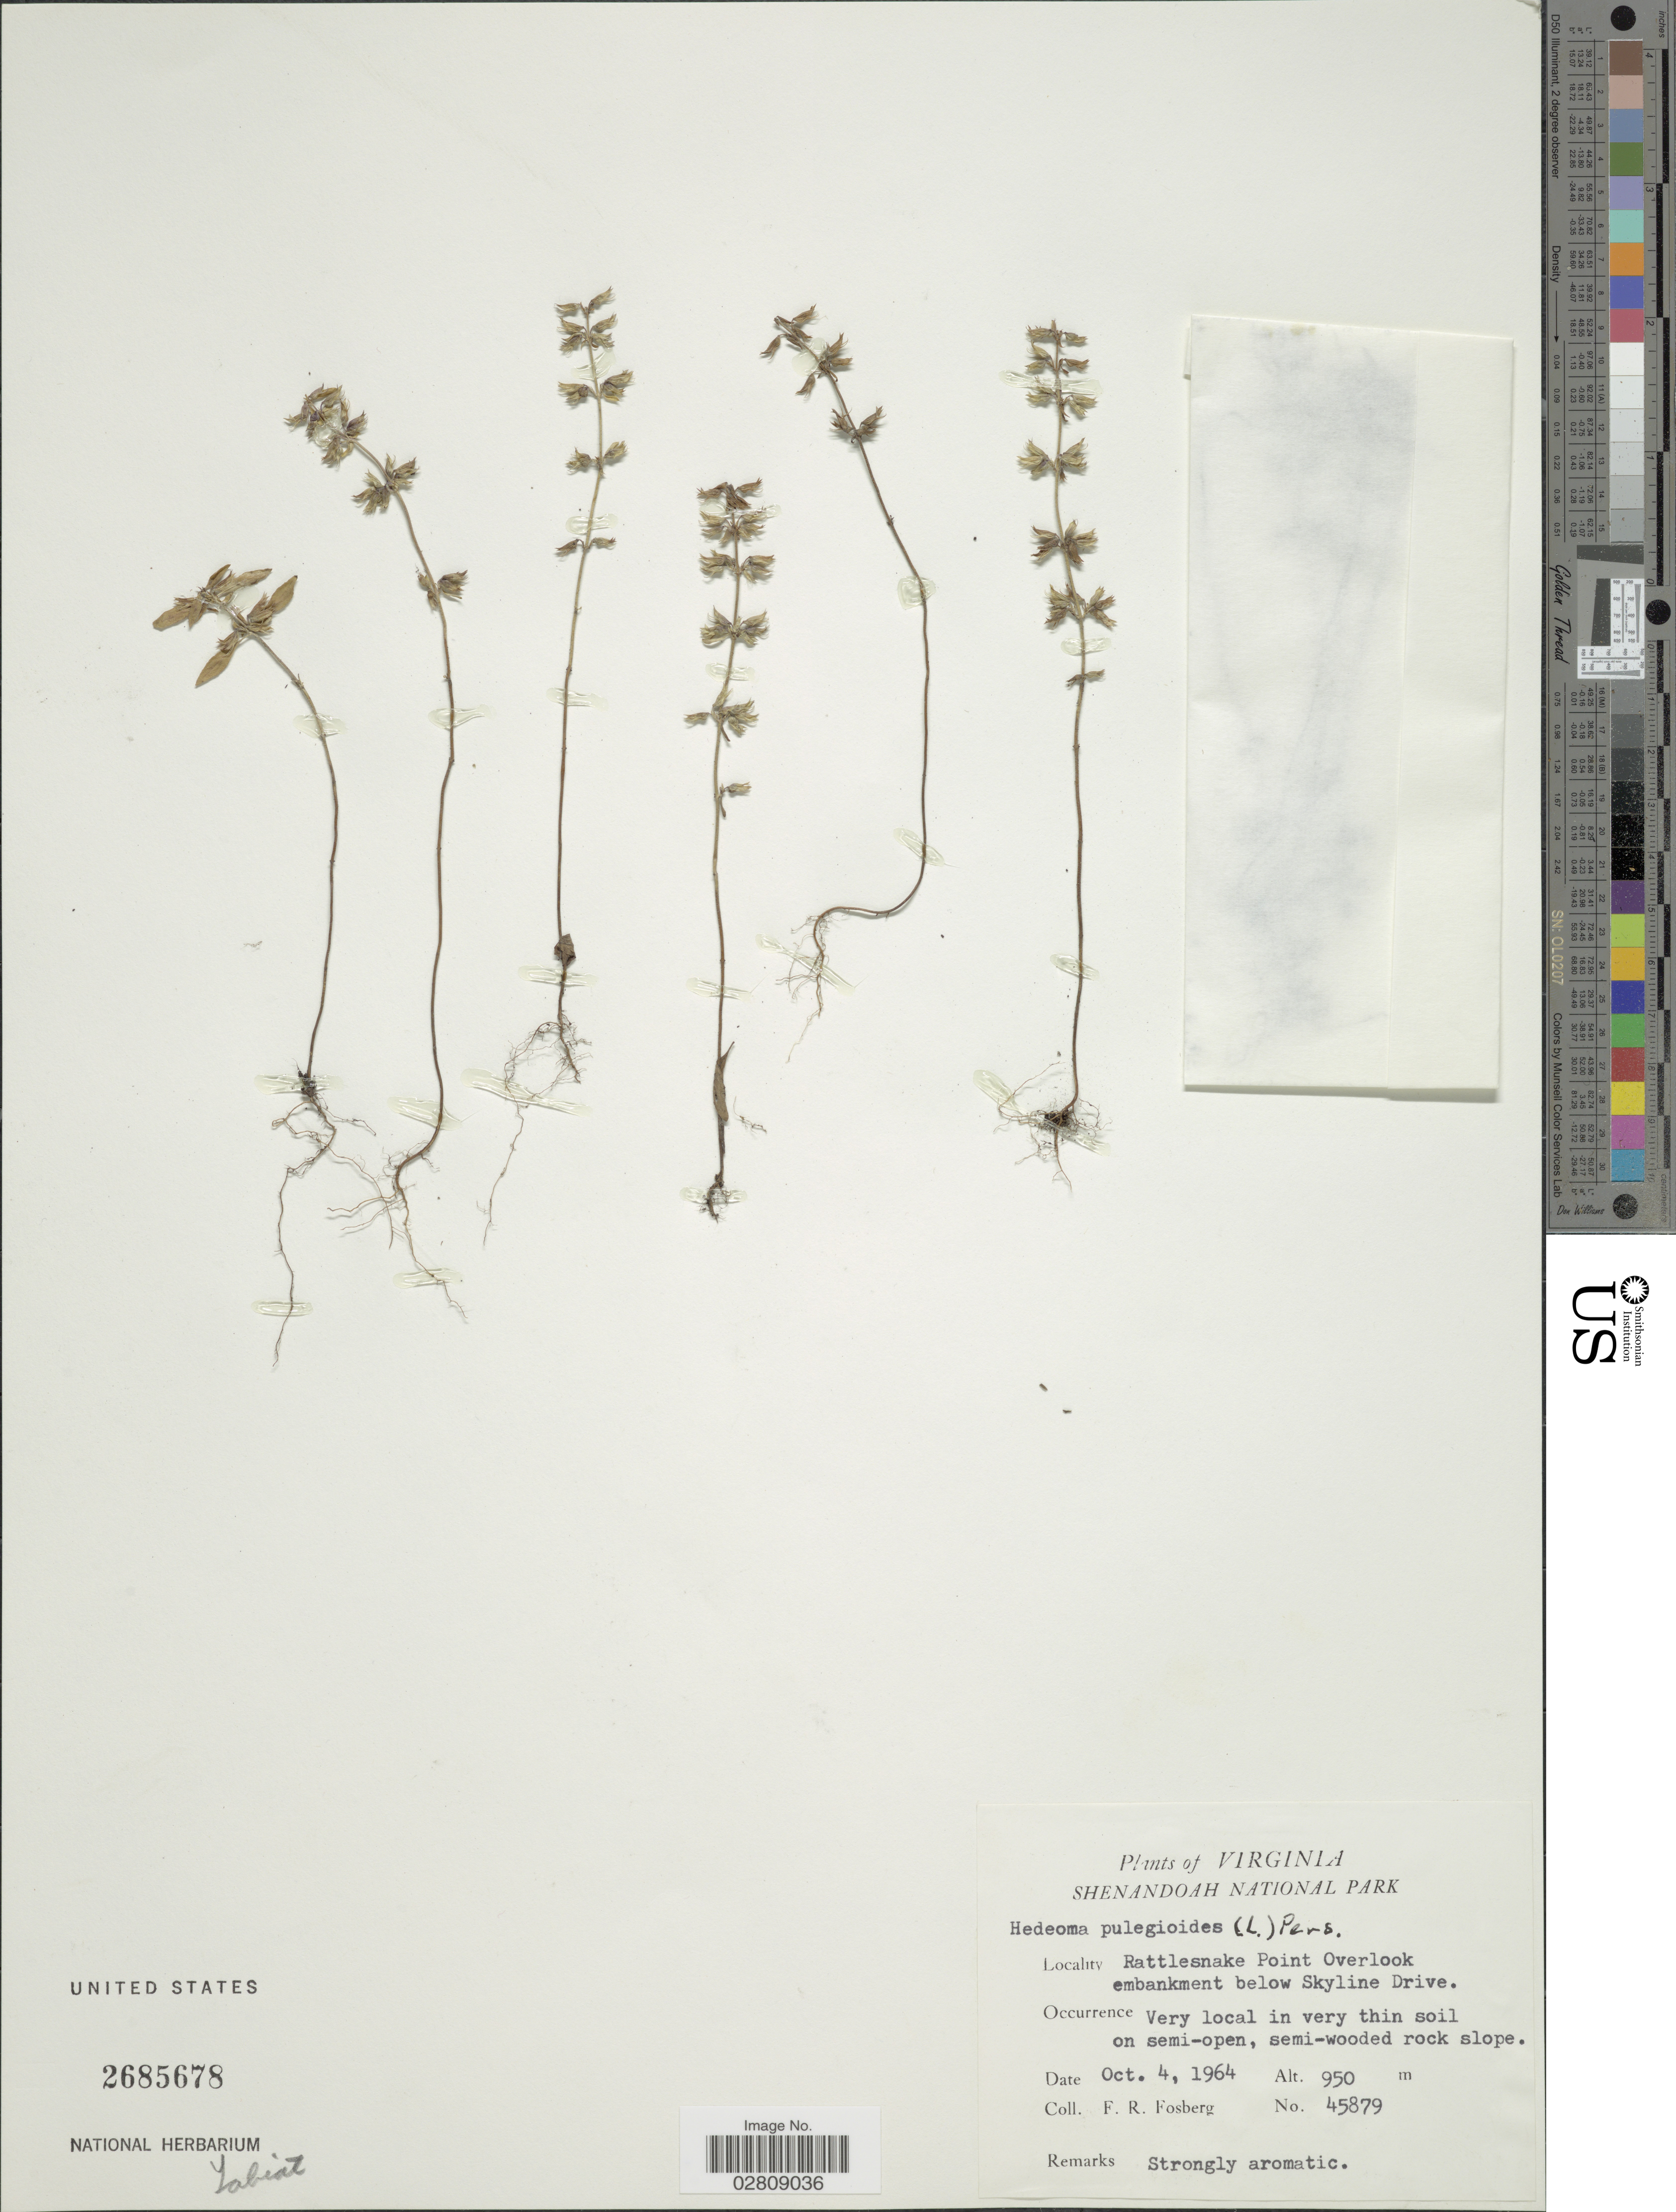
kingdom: Plantae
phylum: Tracheophyta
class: Magnoliopsida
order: Lamiales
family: Lamiaceae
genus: Hedeoma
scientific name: Hedeoma pulegioides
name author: (L.) Pers.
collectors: F. R. Fosberg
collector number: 45879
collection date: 1964-10-04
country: United States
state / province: Virginia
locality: Shenandoah National Park, Rattlesnake Point Overlook embankment below Skyline Drive.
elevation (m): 950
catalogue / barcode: US 2685678